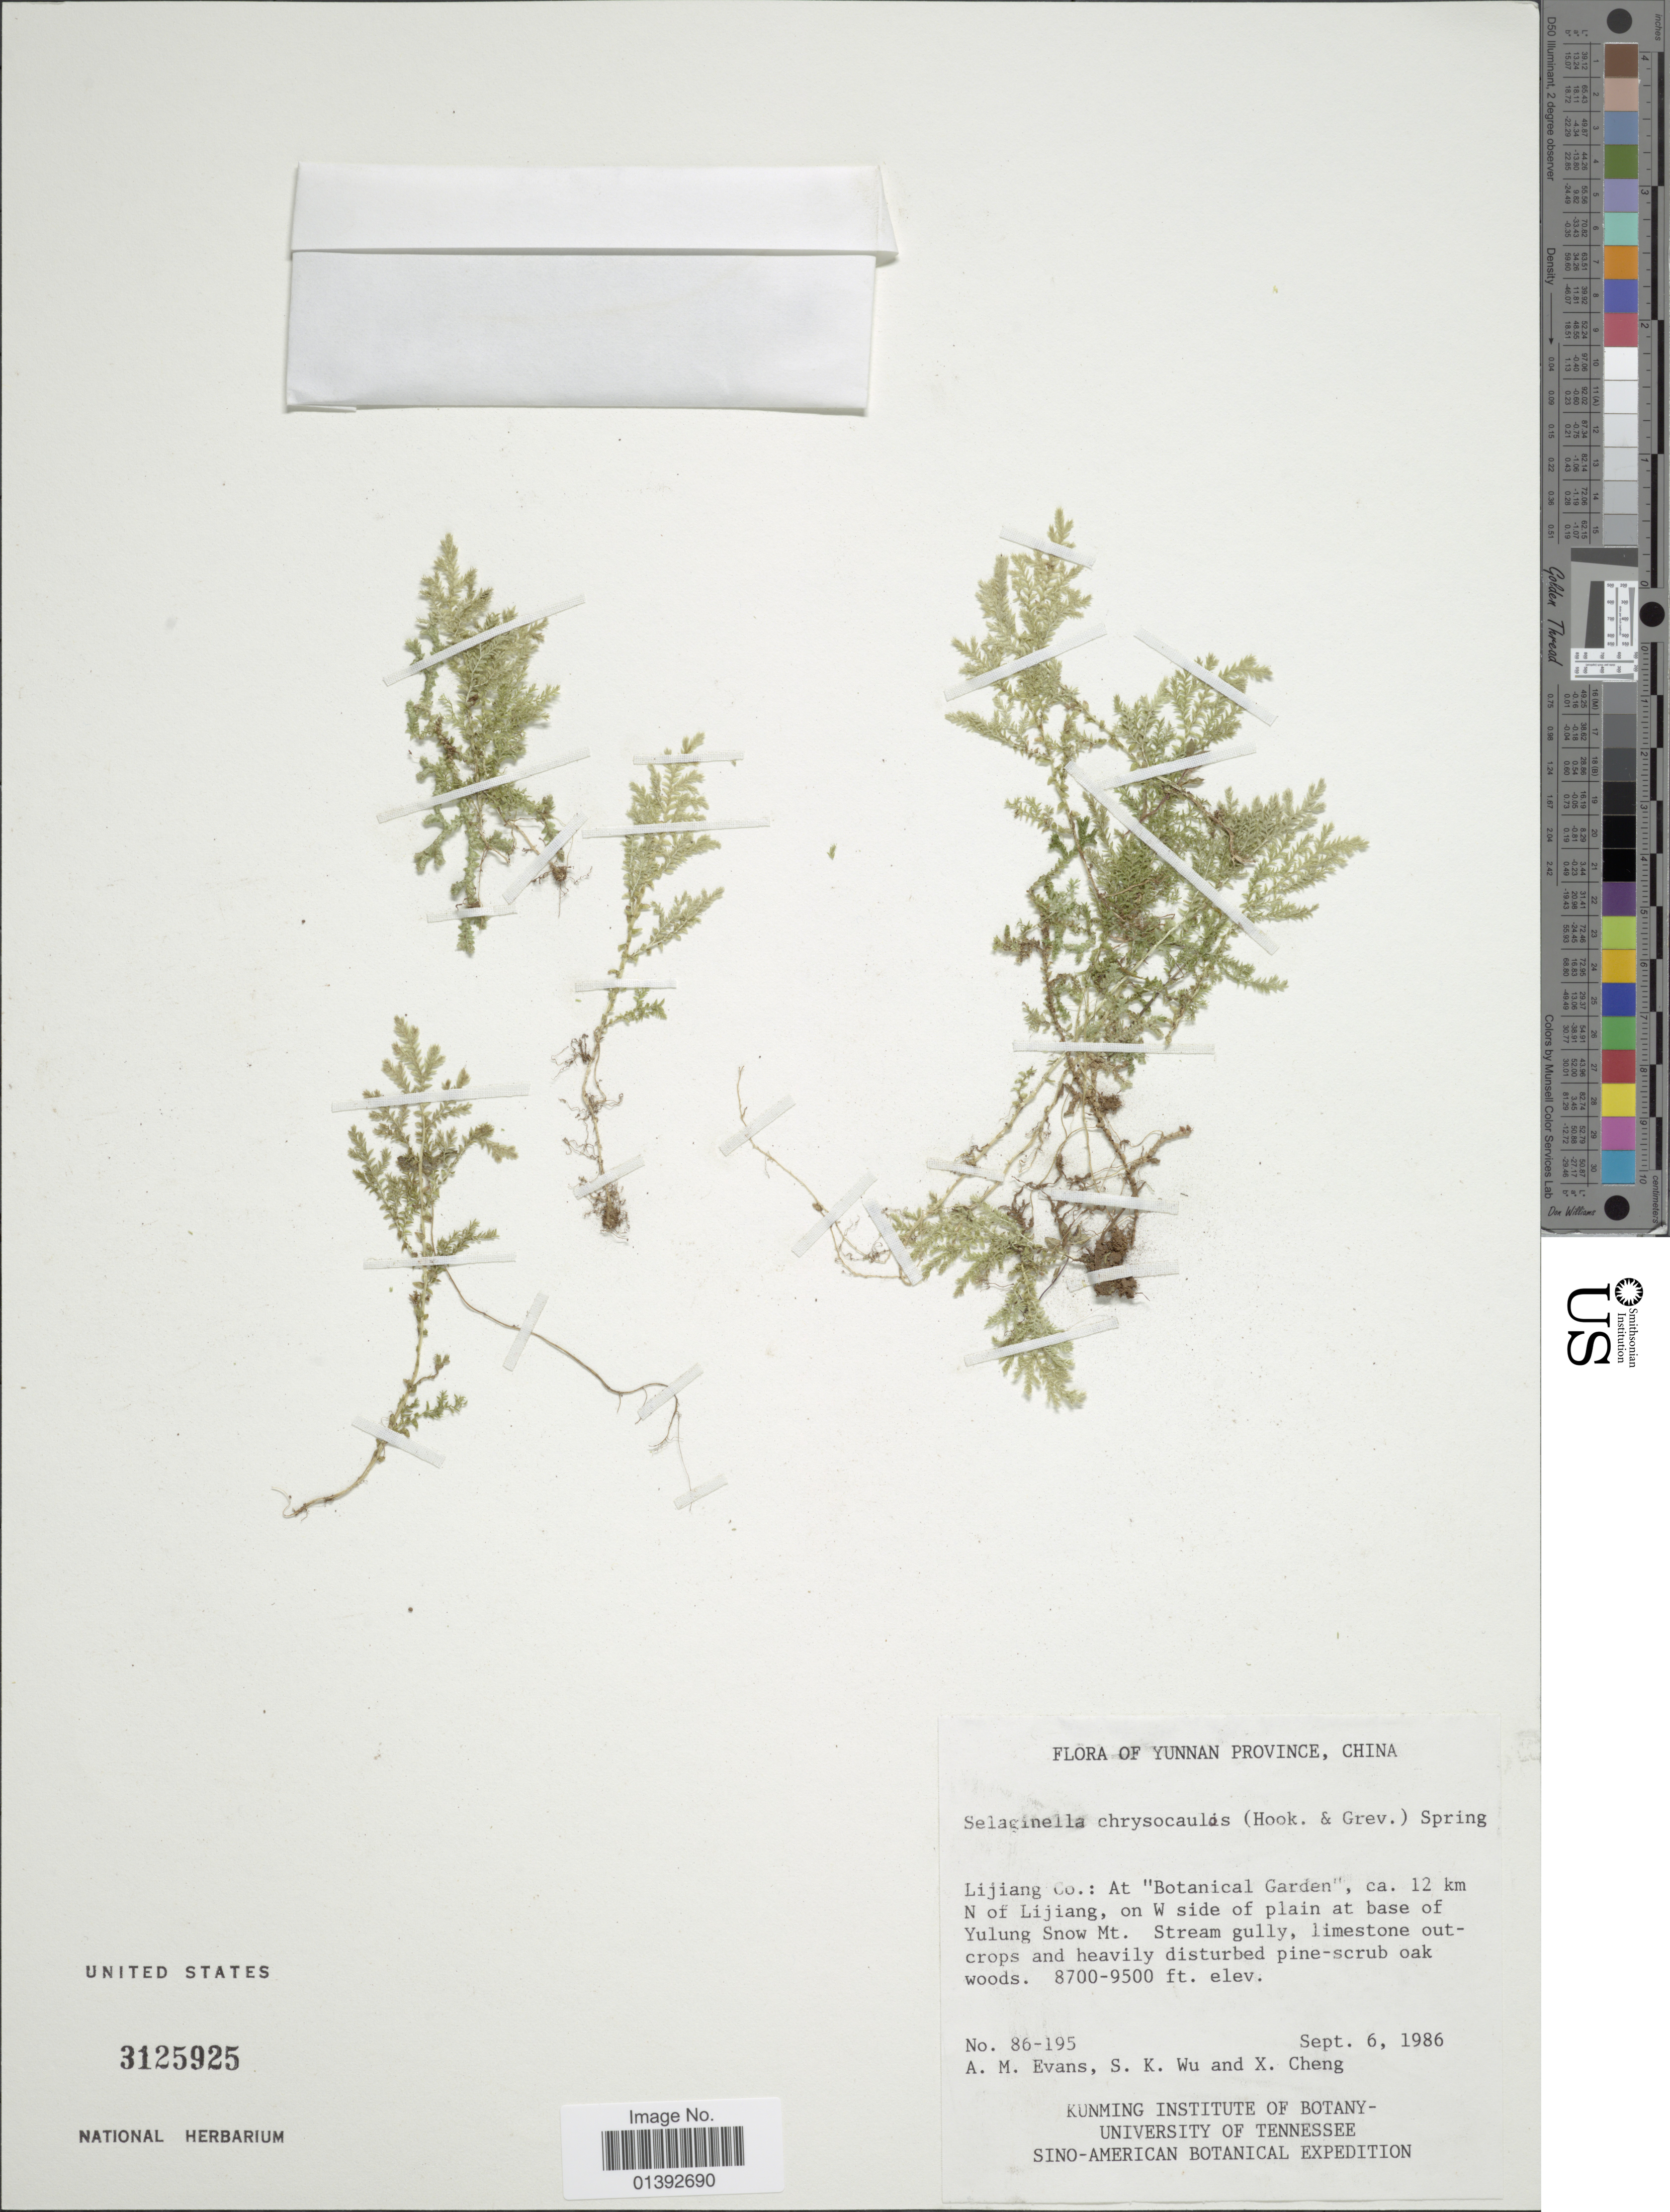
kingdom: Plantae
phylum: Tracheophyta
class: Lycopodiopsida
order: Selaginellales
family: Selaginellaceae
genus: Selaginella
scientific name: Selaginella chrysocaulos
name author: (Hook. & Grev.) Spring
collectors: A. M. Evans, S. K. Wu & X. Cheng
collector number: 86-195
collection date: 1986-09-06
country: China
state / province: Yunnan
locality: Lijiang Co.: at "Botanical Garden", ca. 12 km N of Lijiang, on W side of plain at base of Yulung Snow Mt.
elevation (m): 2652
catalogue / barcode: US 3125925